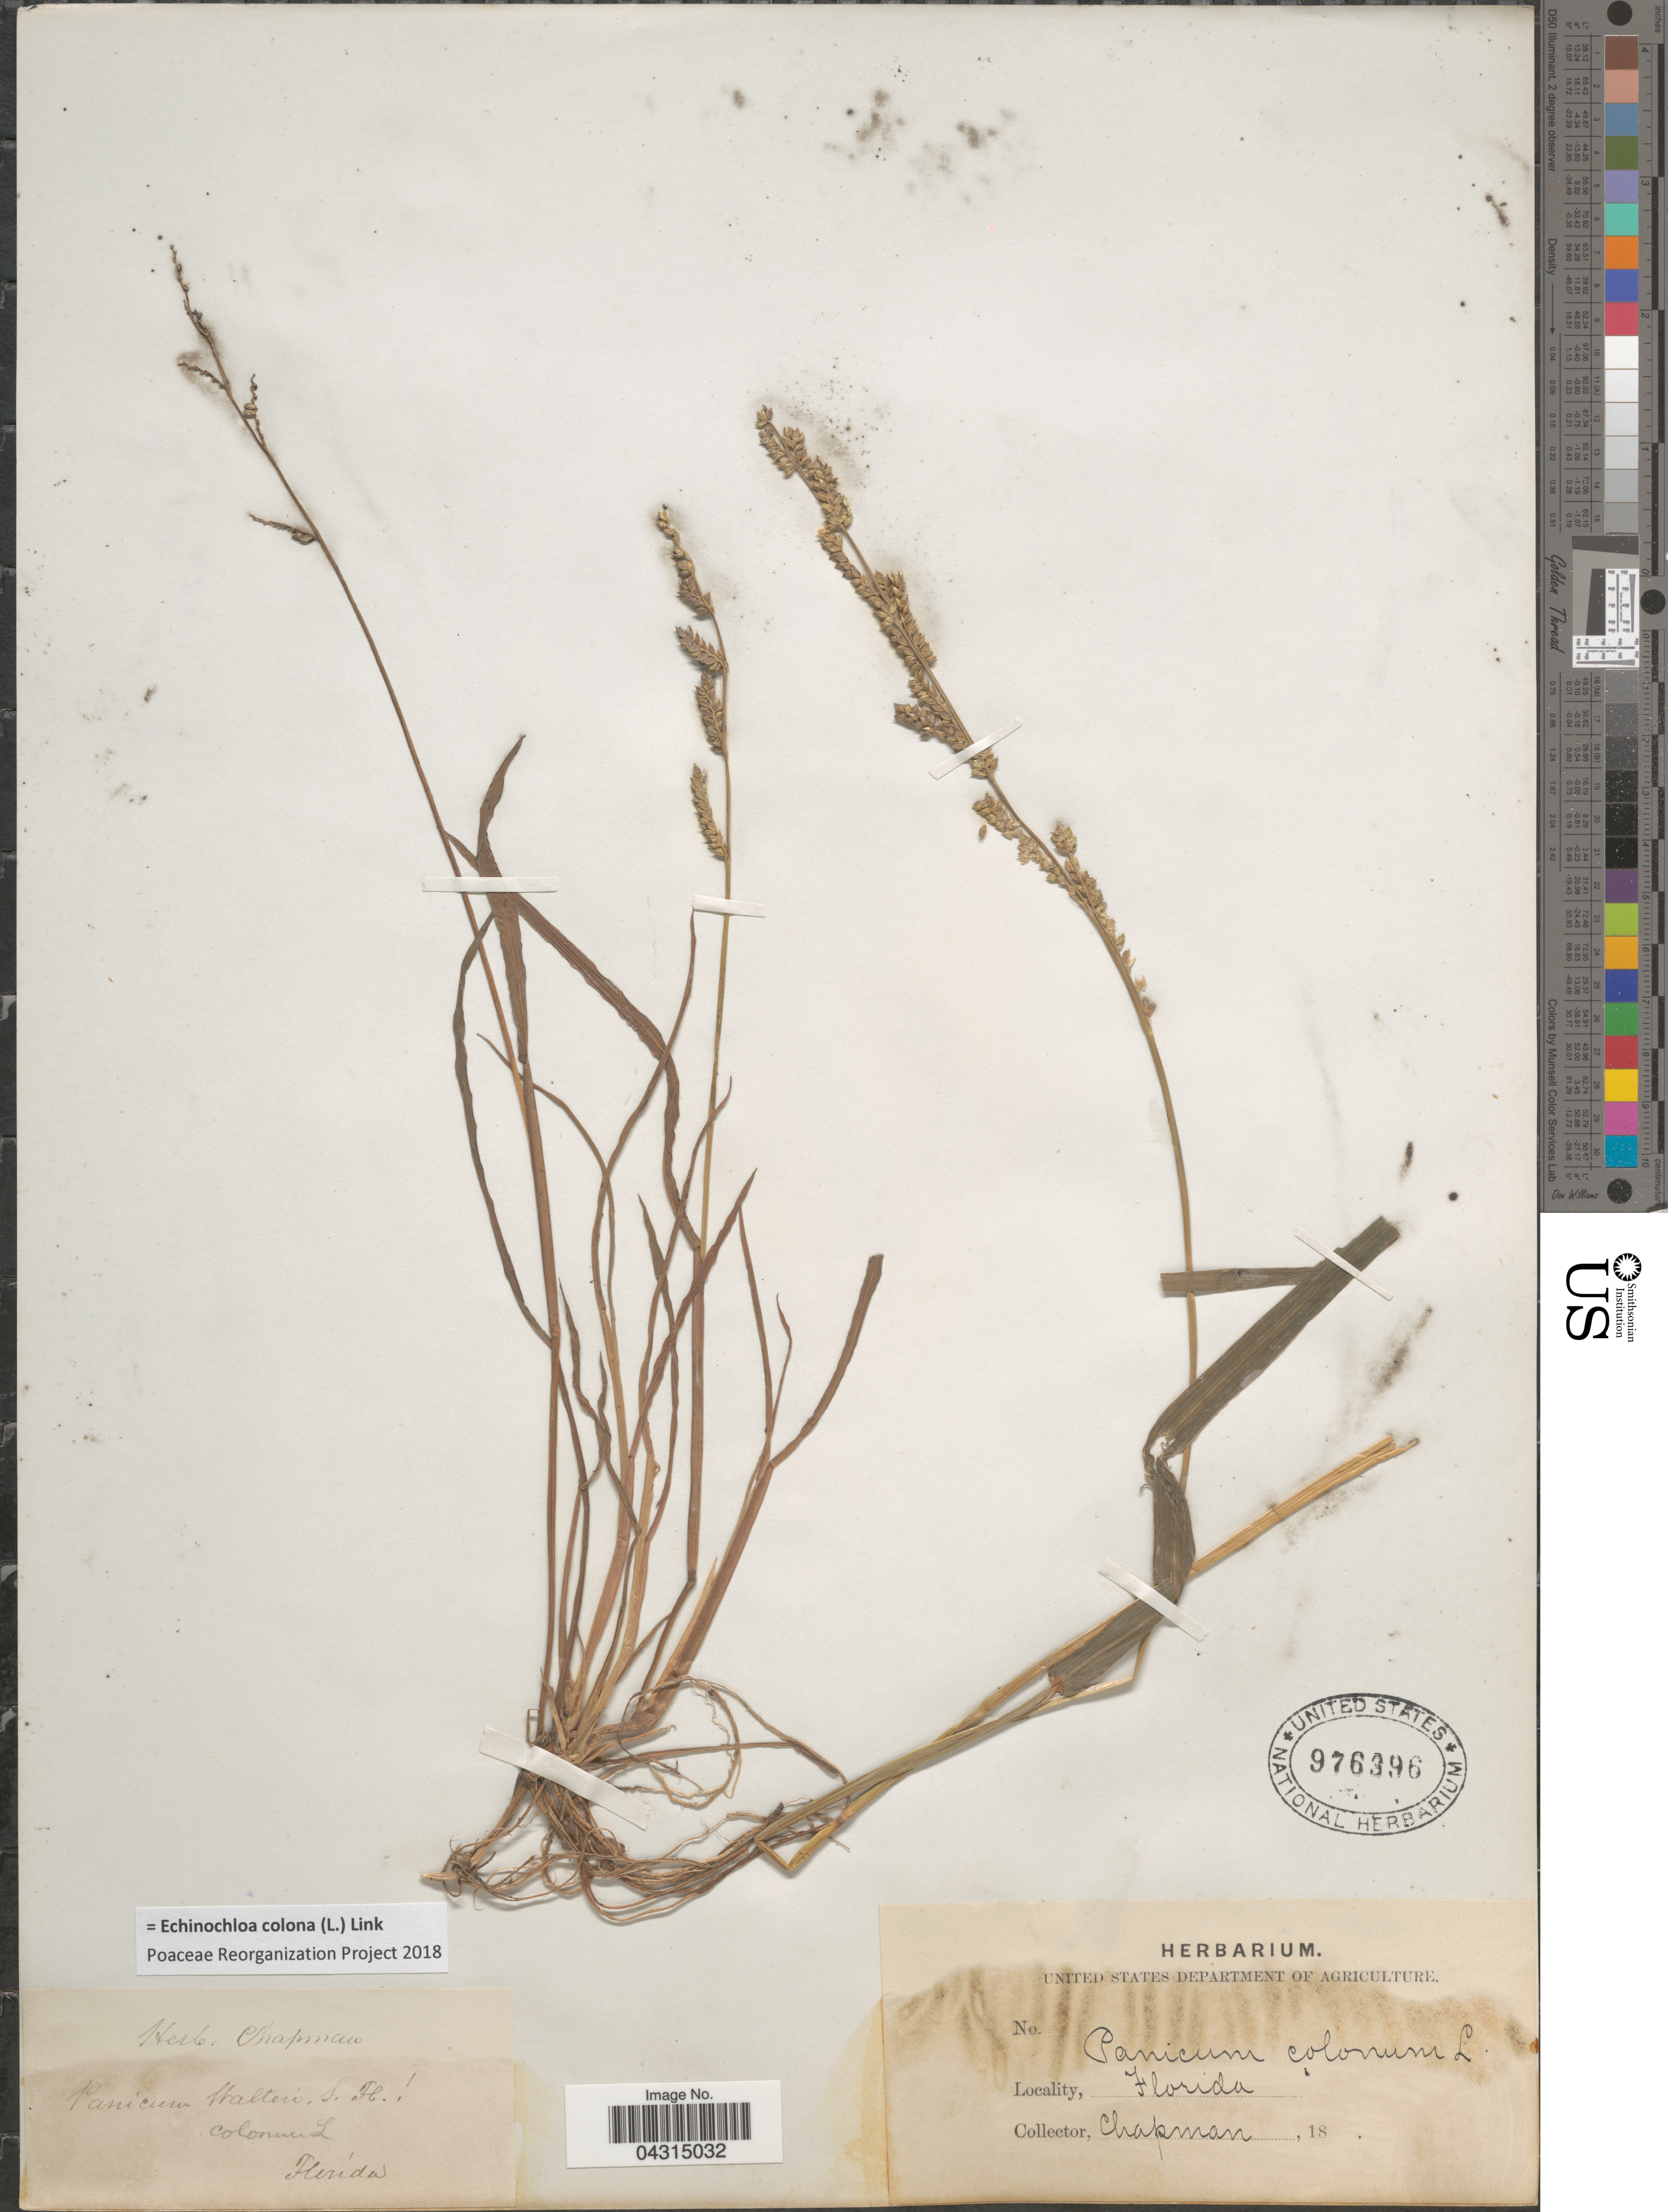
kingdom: Plantae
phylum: Tracheophyta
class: Liliopsida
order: Poales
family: Poaceae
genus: Echinochloa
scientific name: Echinochloa colona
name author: (L.) Link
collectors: A. Chapman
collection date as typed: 18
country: United States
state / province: Florida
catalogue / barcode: US 976396